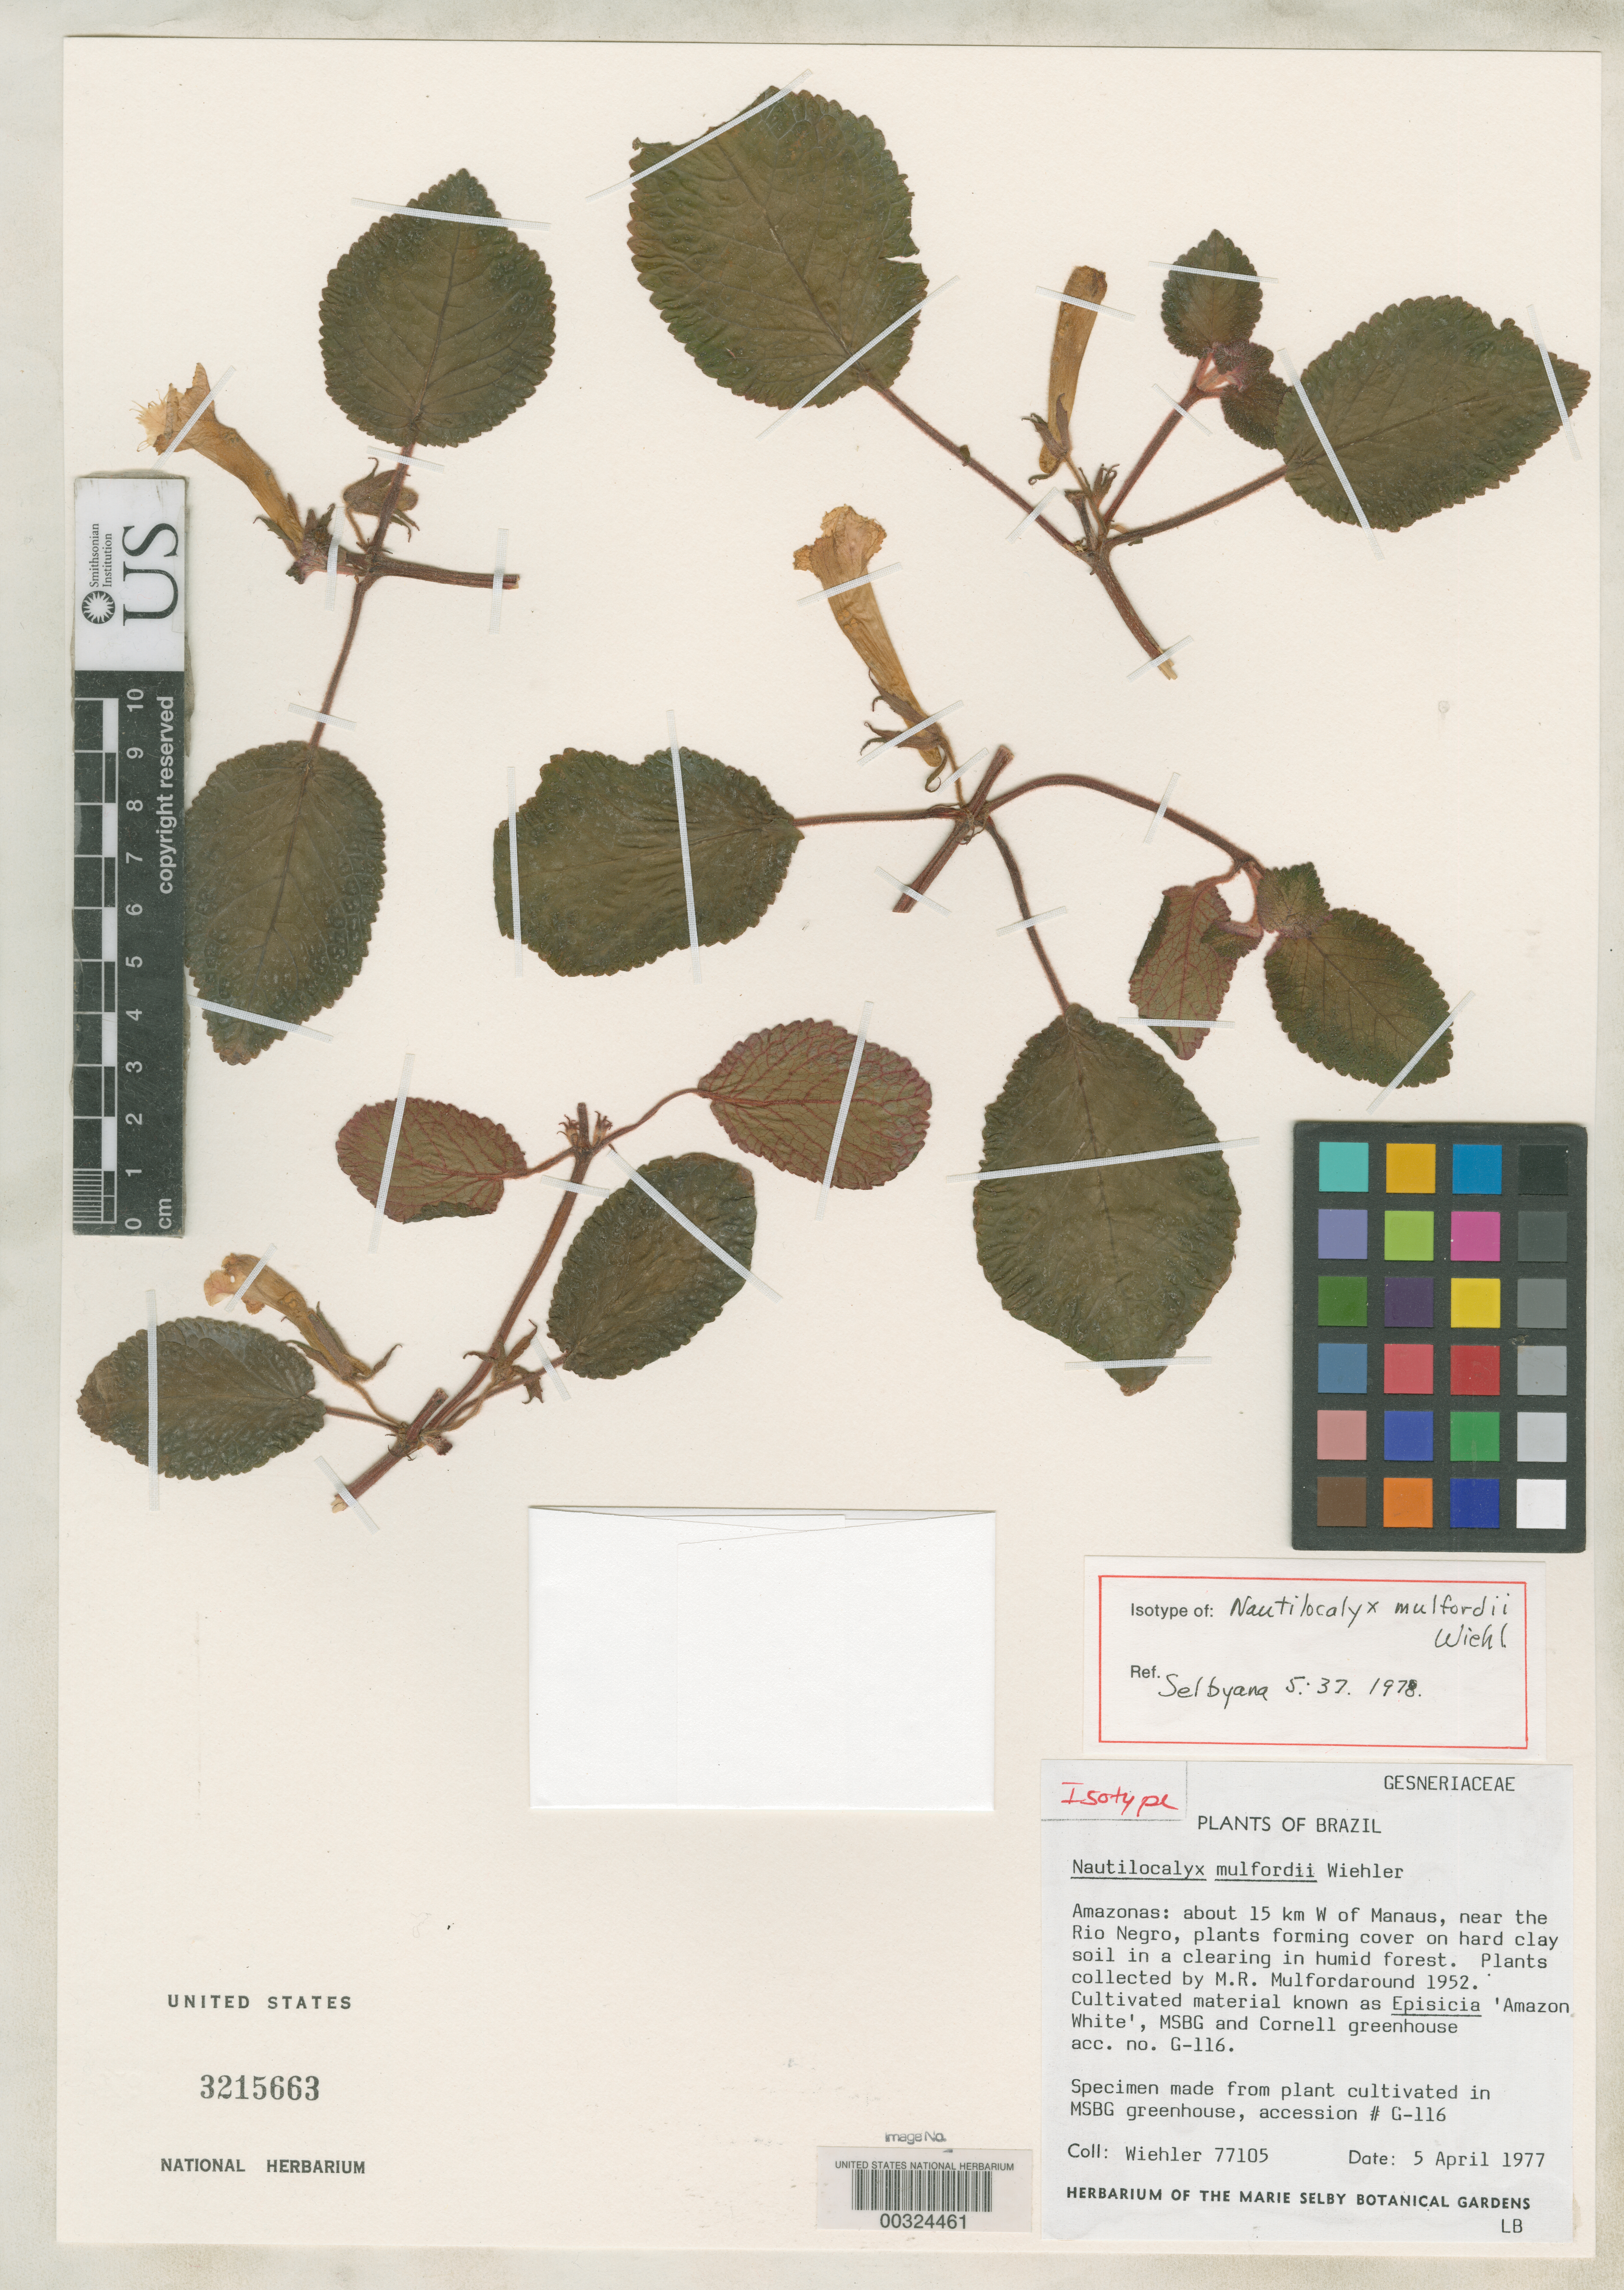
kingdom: Plantae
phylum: Tracheophyta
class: Magnoliopsida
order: Lamiales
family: Gesneriaceae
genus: Nautilocalyx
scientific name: Nautilocalyx mulfordii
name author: Wiehler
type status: Isotype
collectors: H. J. Wiehler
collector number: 77105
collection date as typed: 05 Apr 1977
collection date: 1977-04-05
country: Brazil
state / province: Amazonas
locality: About 15 km W of Manaus, near Rio Negro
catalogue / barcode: US 3215663